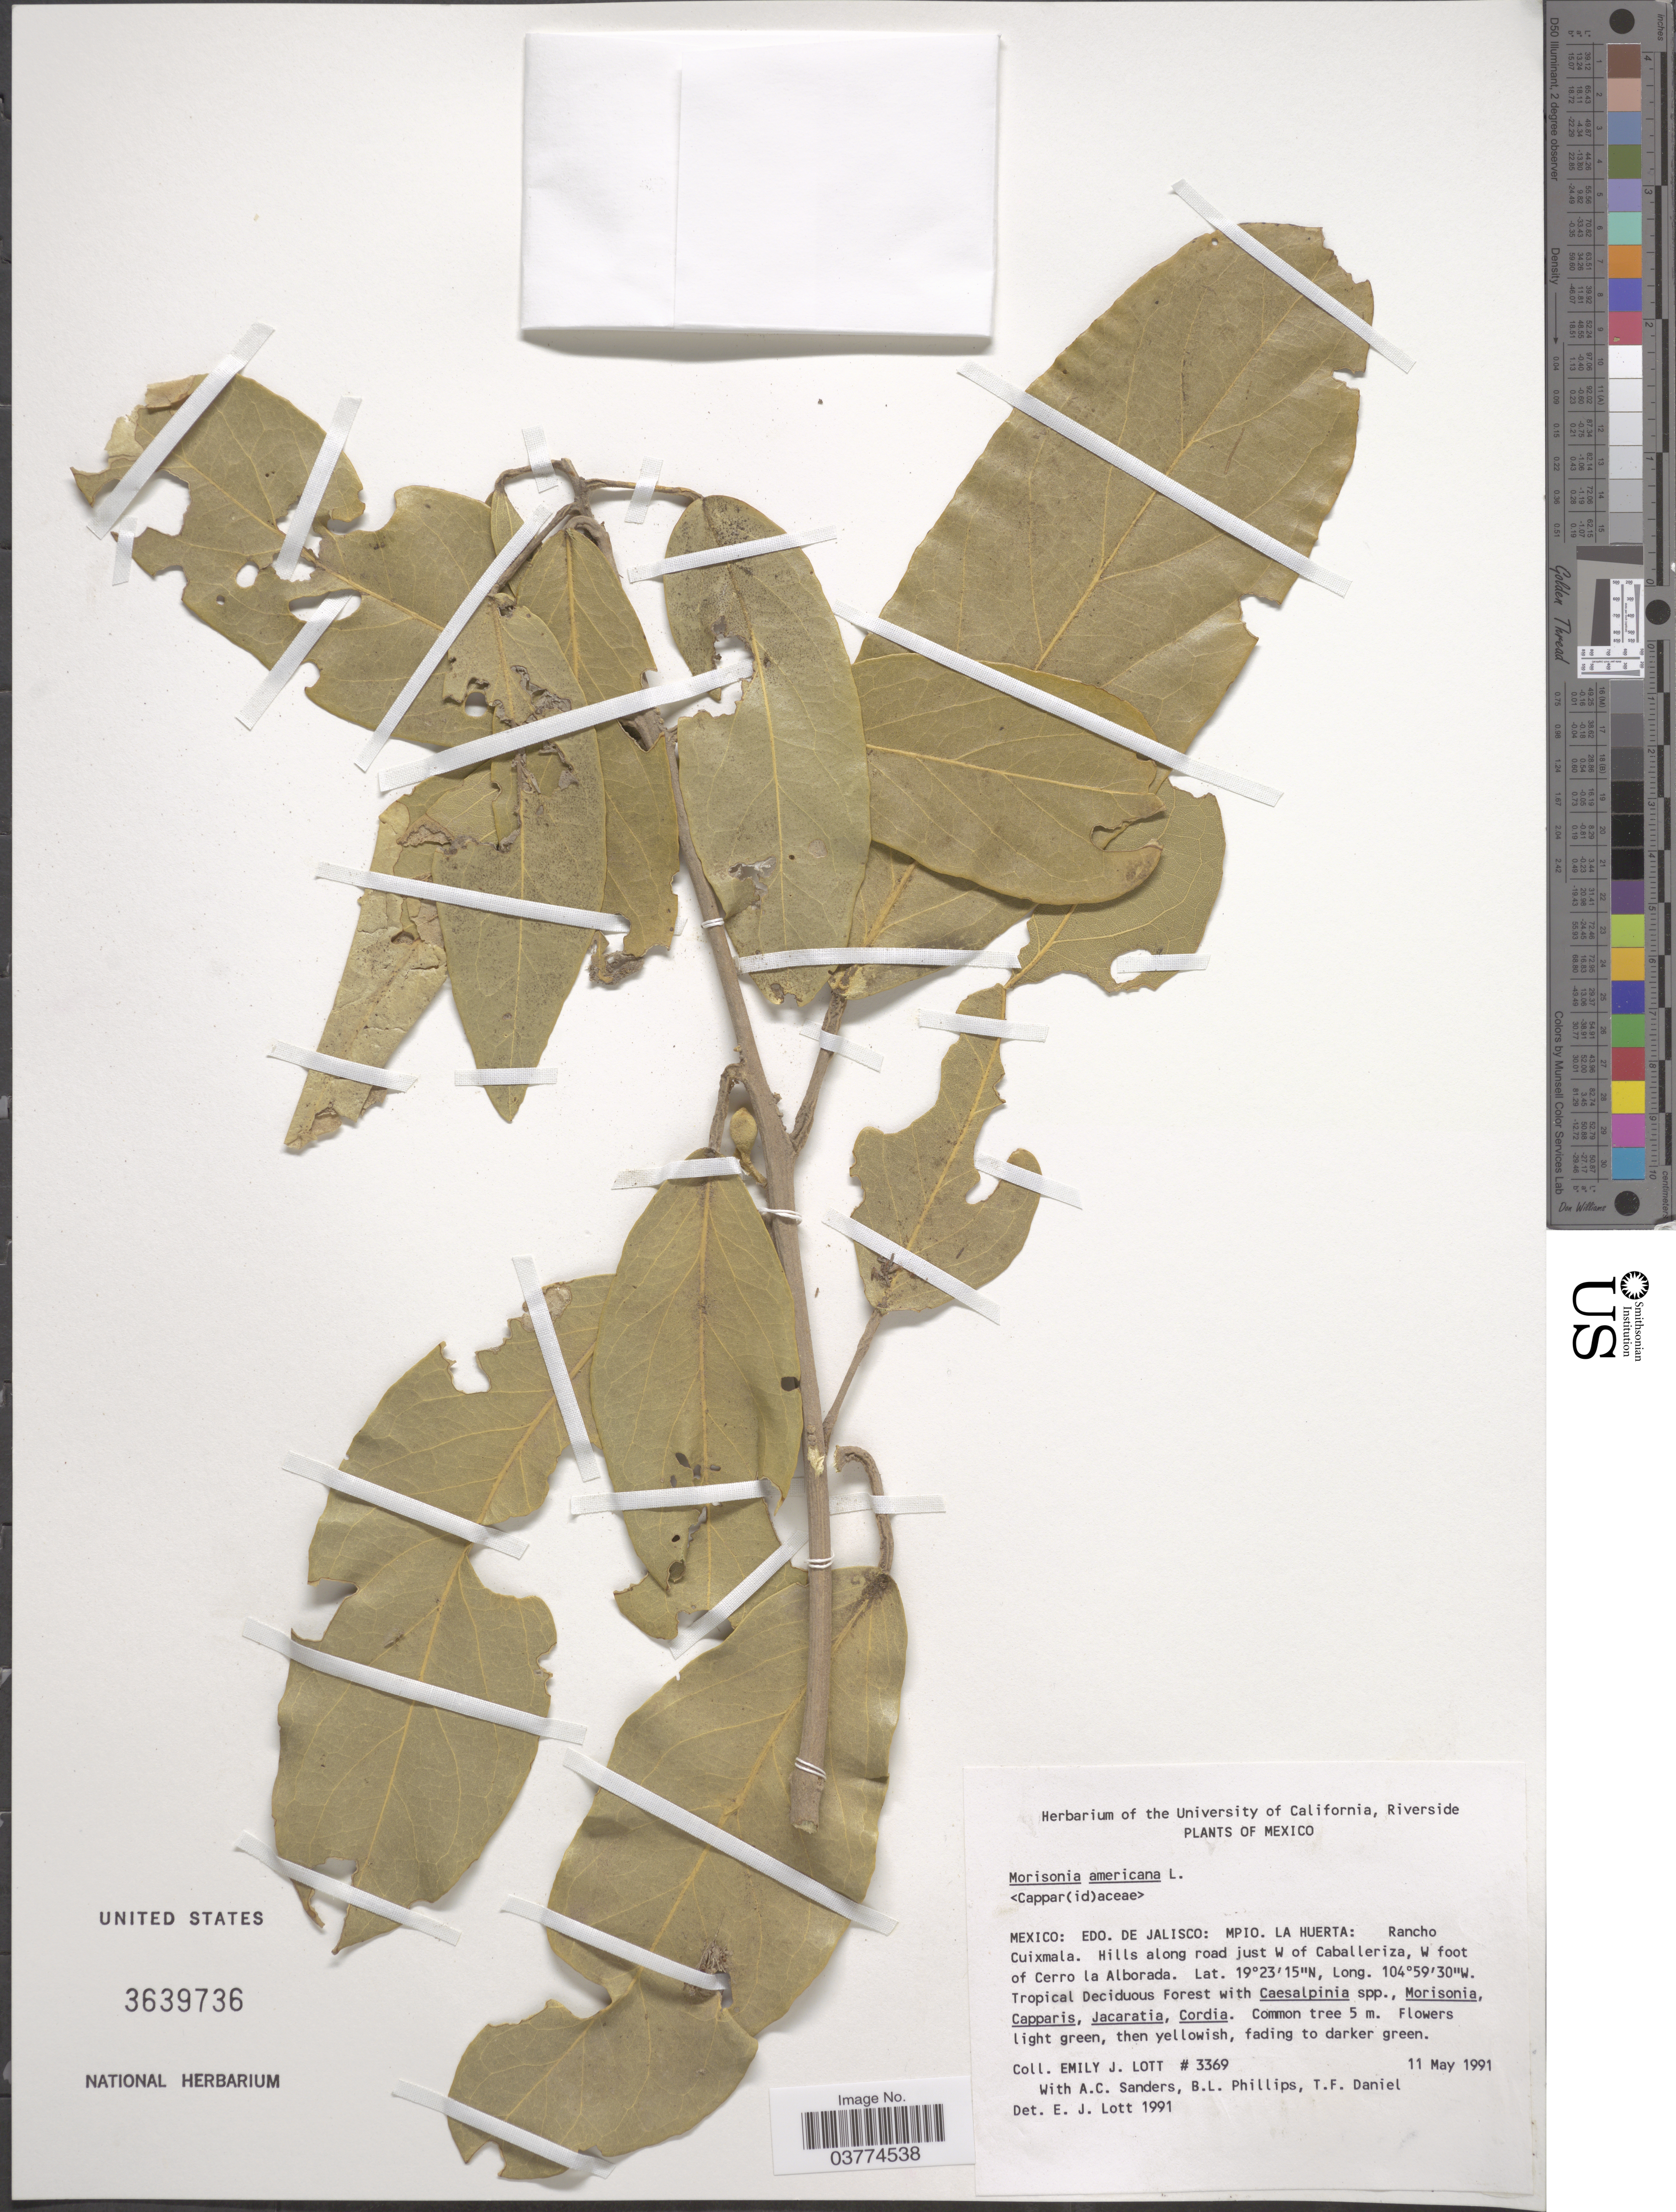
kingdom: Plantae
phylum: Tracheophyta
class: Magnoliopsida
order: Brassicales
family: Capparaceae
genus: Morisonia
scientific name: Morisonia americana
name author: L.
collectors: E. J. Lott, A. Sanders, B. L. Phillips & T. F. Daniel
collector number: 3369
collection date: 1991-05-11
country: Mexico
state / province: Jalisco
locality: Mpio. La Huerta: Rancho Cuixmala. Hills along road just W of Caballeriza, W foot of Cerro la Alborada.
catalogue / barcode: US 3639736